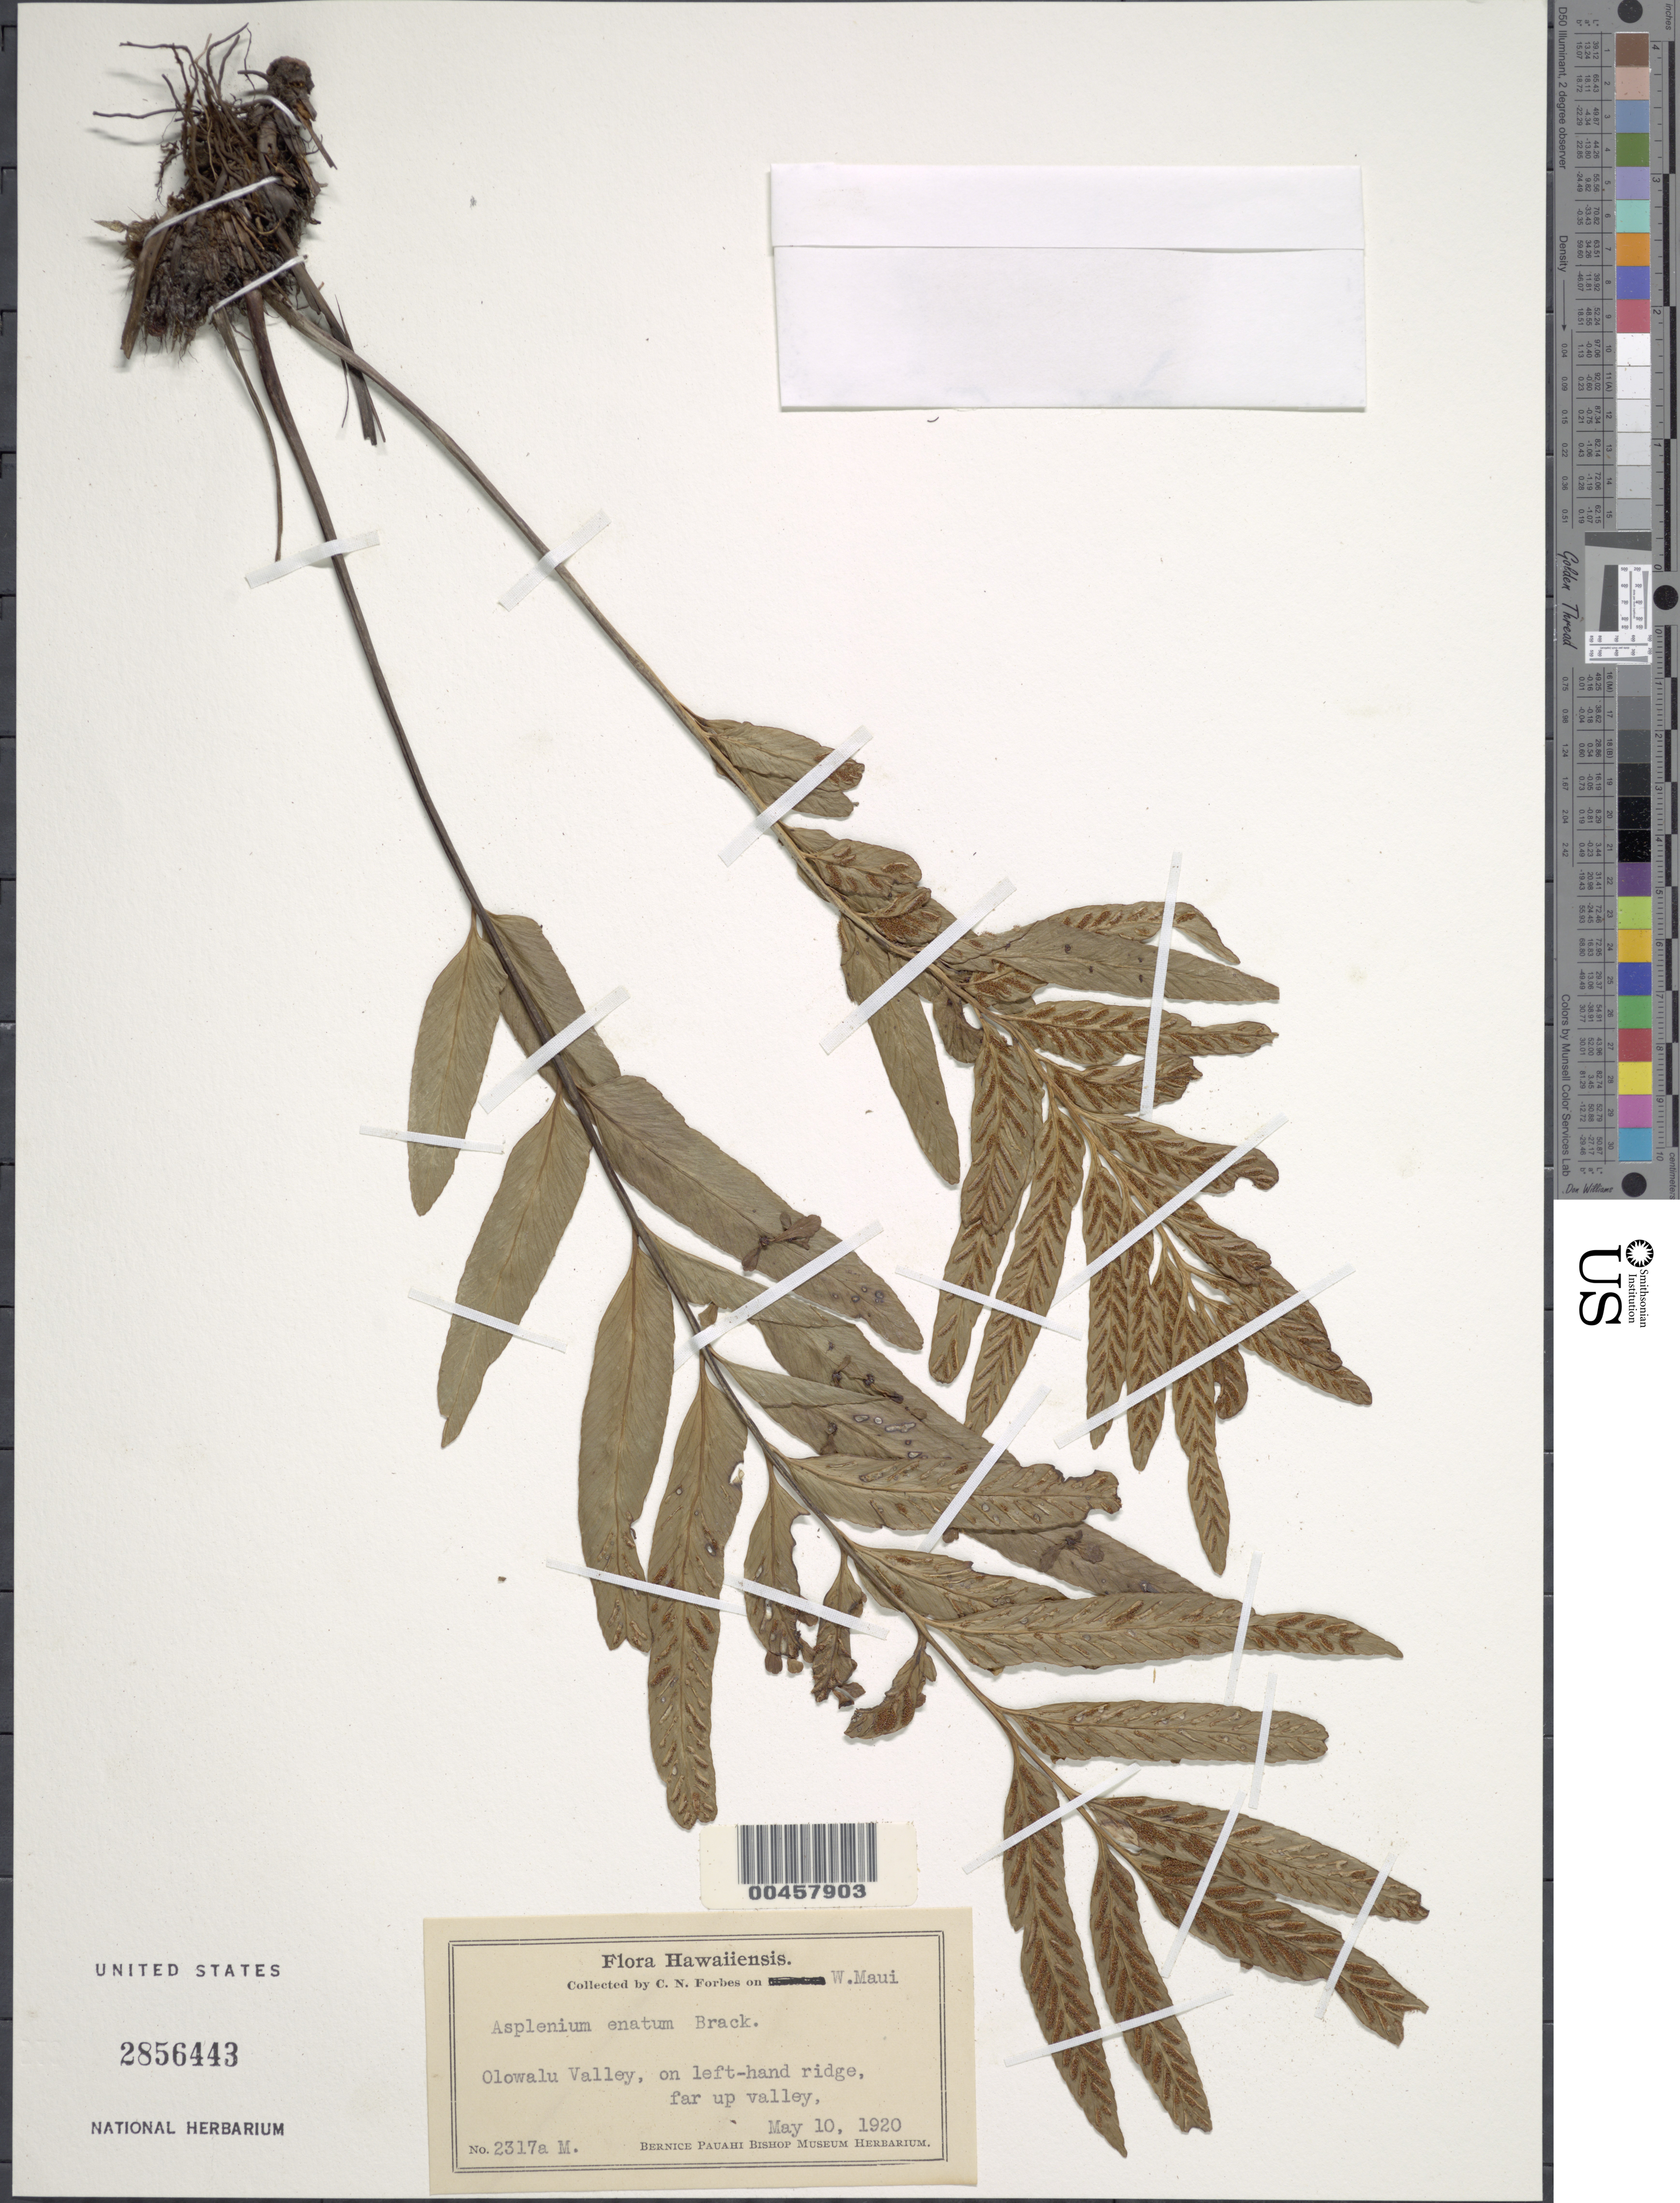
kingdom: Plantae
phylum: Tracheophyta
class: Polypodiopsida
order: Polypodiales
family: Aspleniaceae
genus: Asplenium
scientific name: Asplenium kaulfussii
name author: Schltdl.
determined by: Wagner, W. L., (BOT), Smithsonian Institution - National Museum of Natural History (UNITED STATES)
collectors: C. N. Forbes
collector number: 2317a M.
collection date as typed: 10 May 1920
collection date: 1920-05-10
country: United States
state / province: Hawaii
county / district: Maui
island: Maui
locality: W. Maui: Olowalu Valley, on left-hand ridge, far up valley.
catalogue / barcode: US 2856443